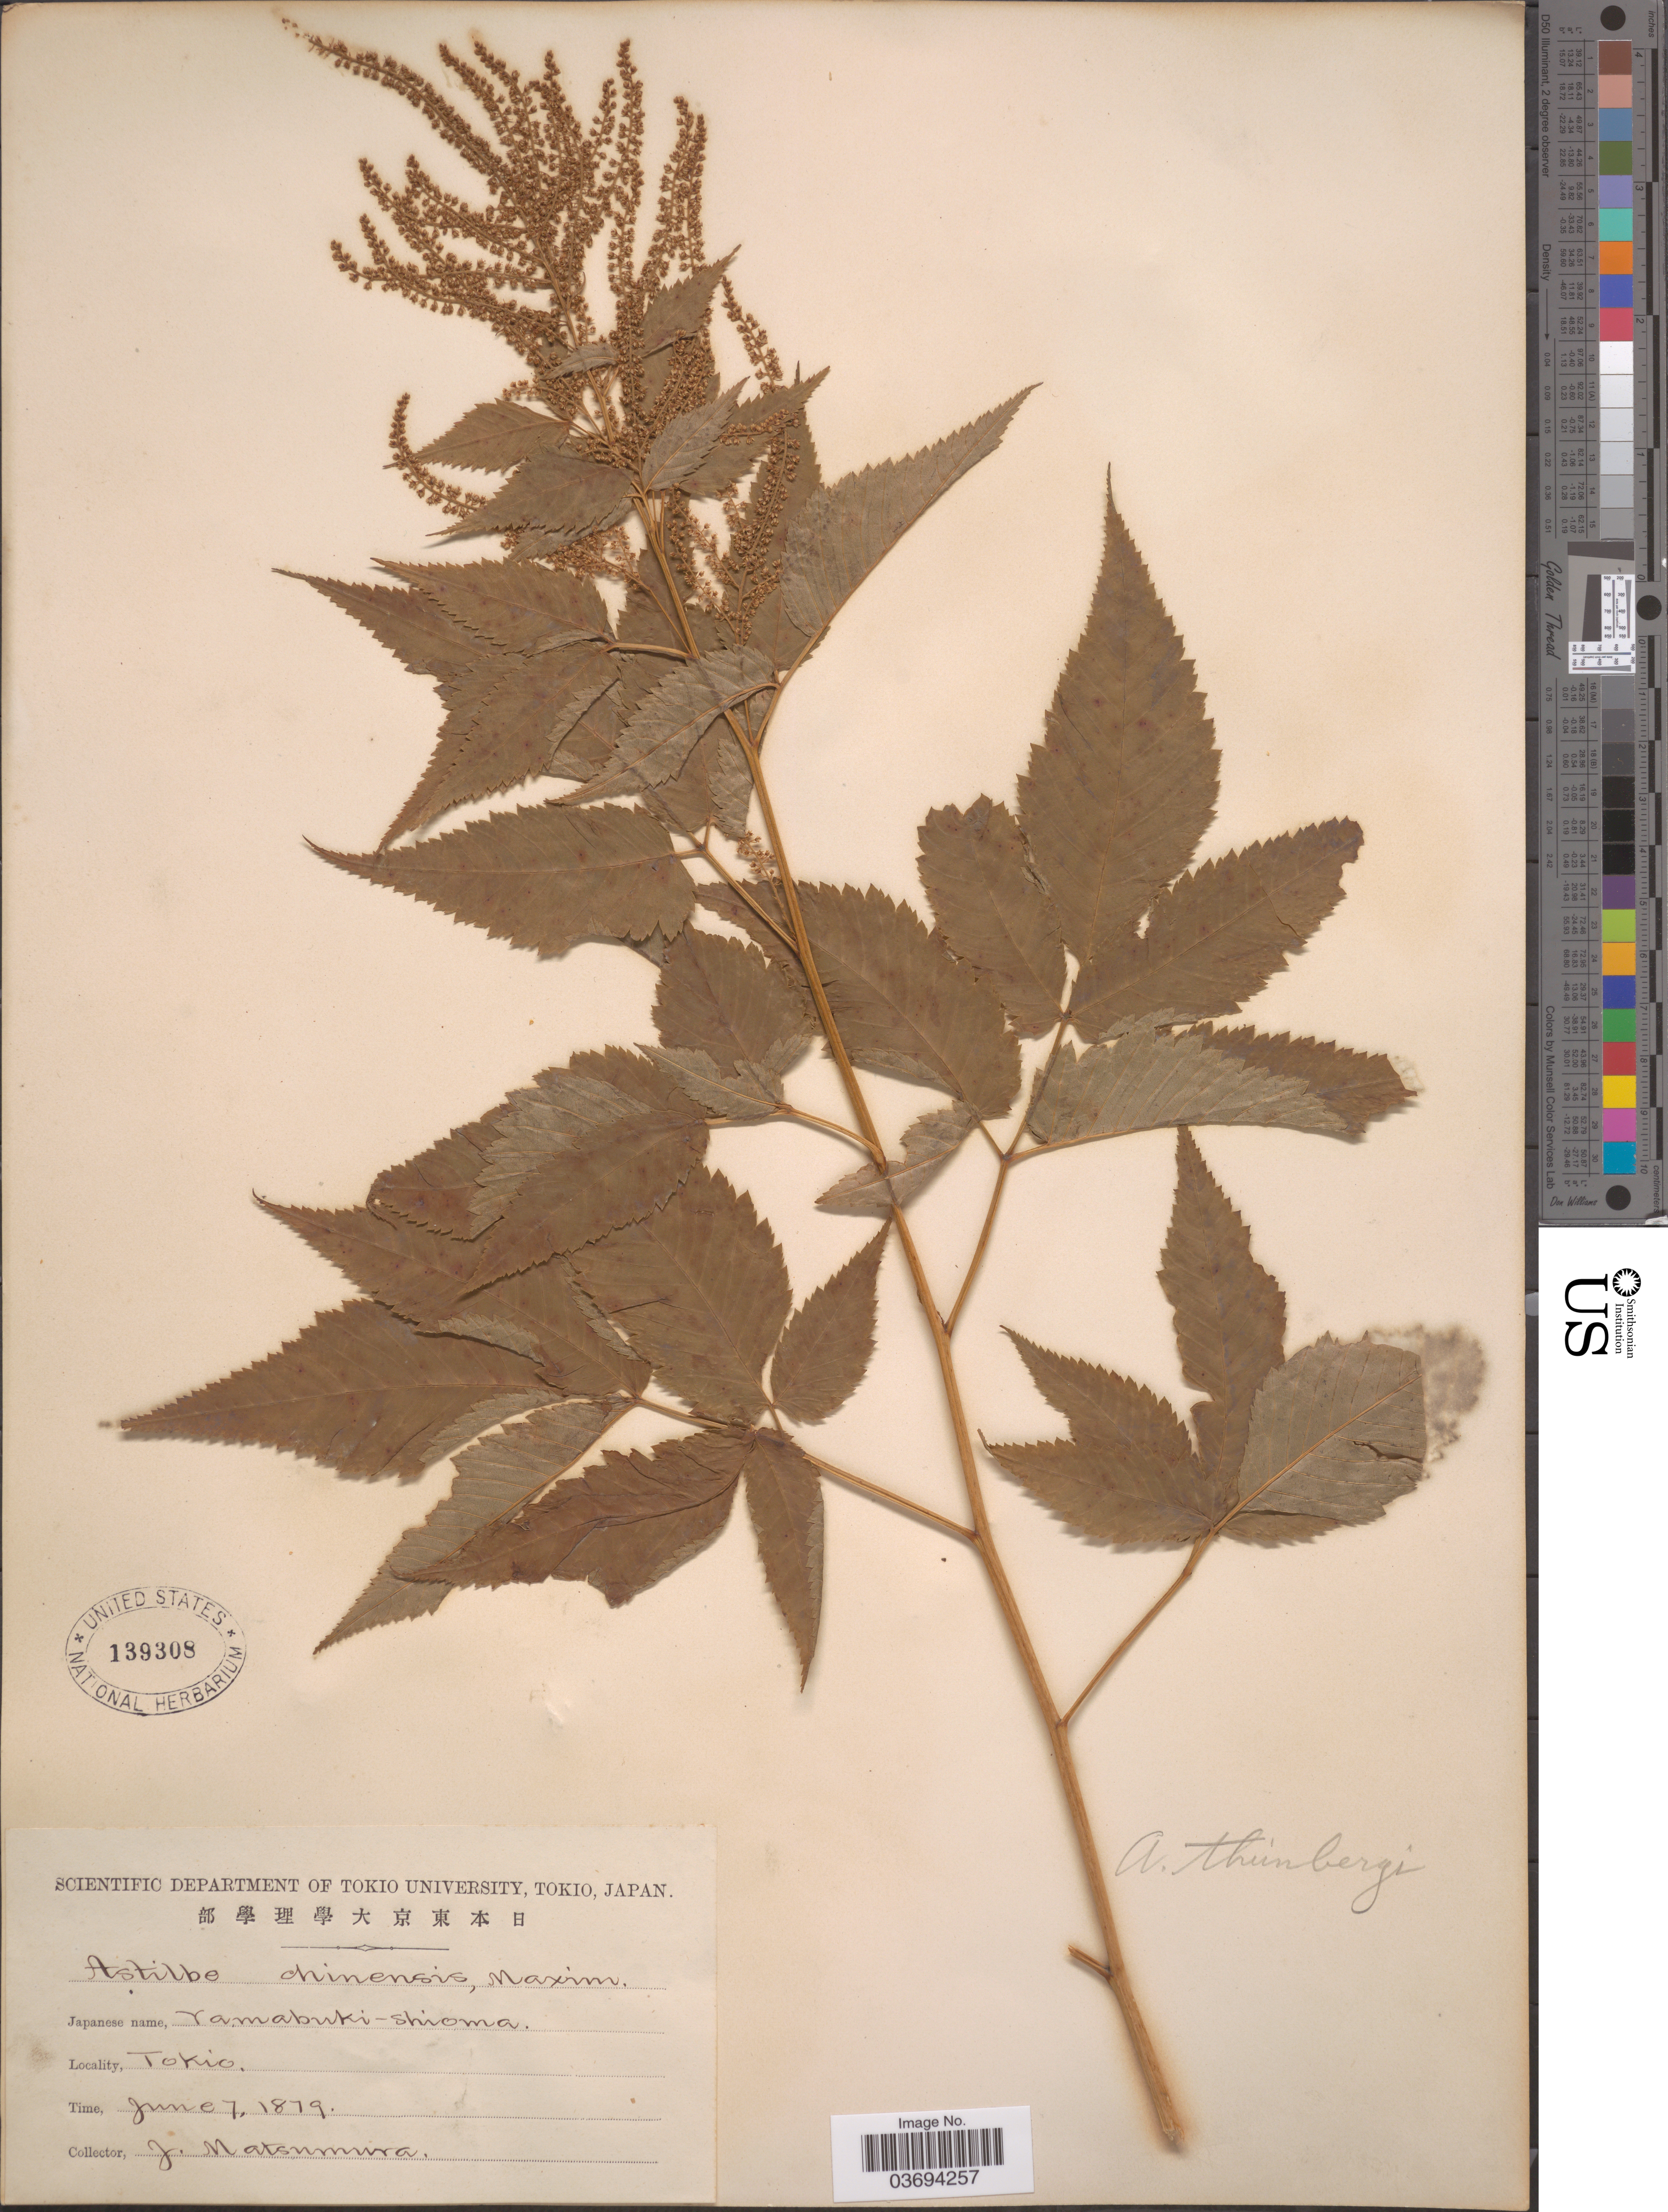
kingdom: Plantae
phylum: Tracheophyta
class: Magnoliopsida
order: Rosales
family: Rosaceae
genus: Aruncus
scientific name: Aruncus sylvester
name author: Kostel. ex Maxim.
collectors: J. Matsumura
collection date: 1879-06-07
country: Japan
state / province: Tokyo, Federal City of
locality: Tokio.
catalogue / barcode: US 139308